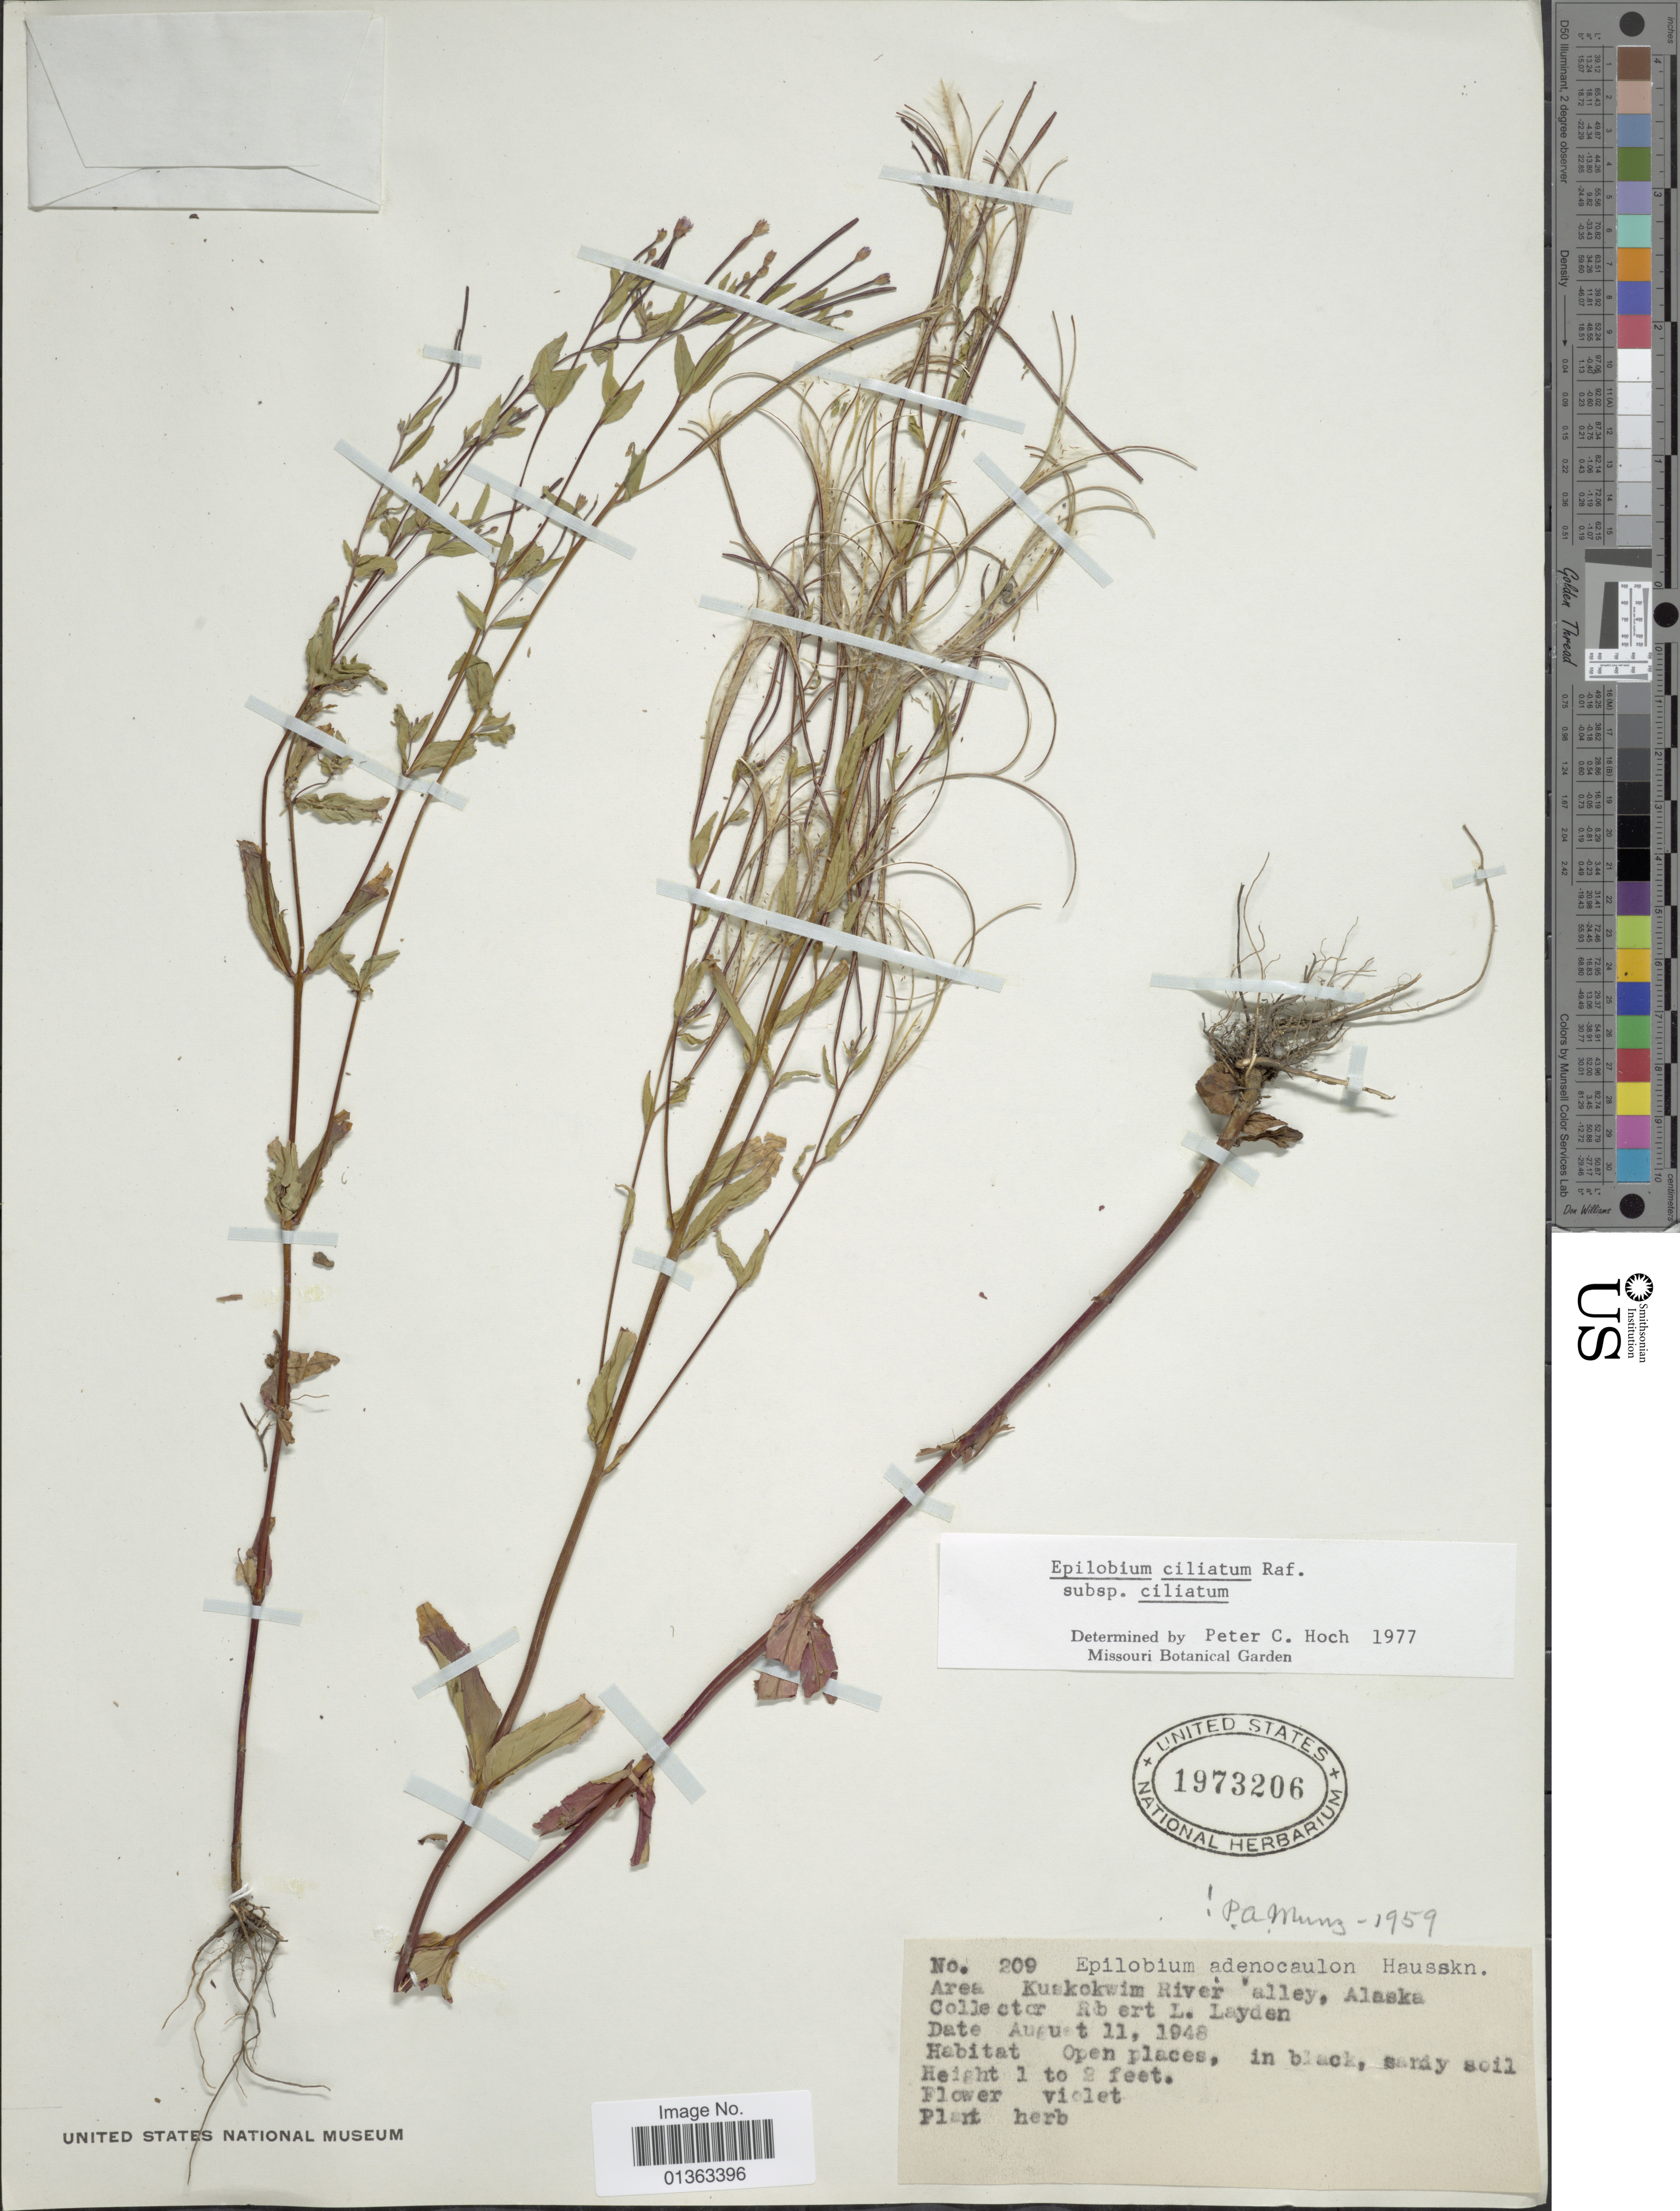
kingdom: Plantae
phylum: Tracheophyta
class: Magnoliopsida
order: Myrtales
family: Onagraceae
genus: Epilobium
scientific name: Epilobium ciliatum subsp. ciliatum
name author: Raf.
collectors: R. Layden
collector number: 209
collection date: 1948-08-11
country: United States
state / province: Alaska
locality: Area Kuskokwim River Valley.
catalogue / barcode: US 1973206